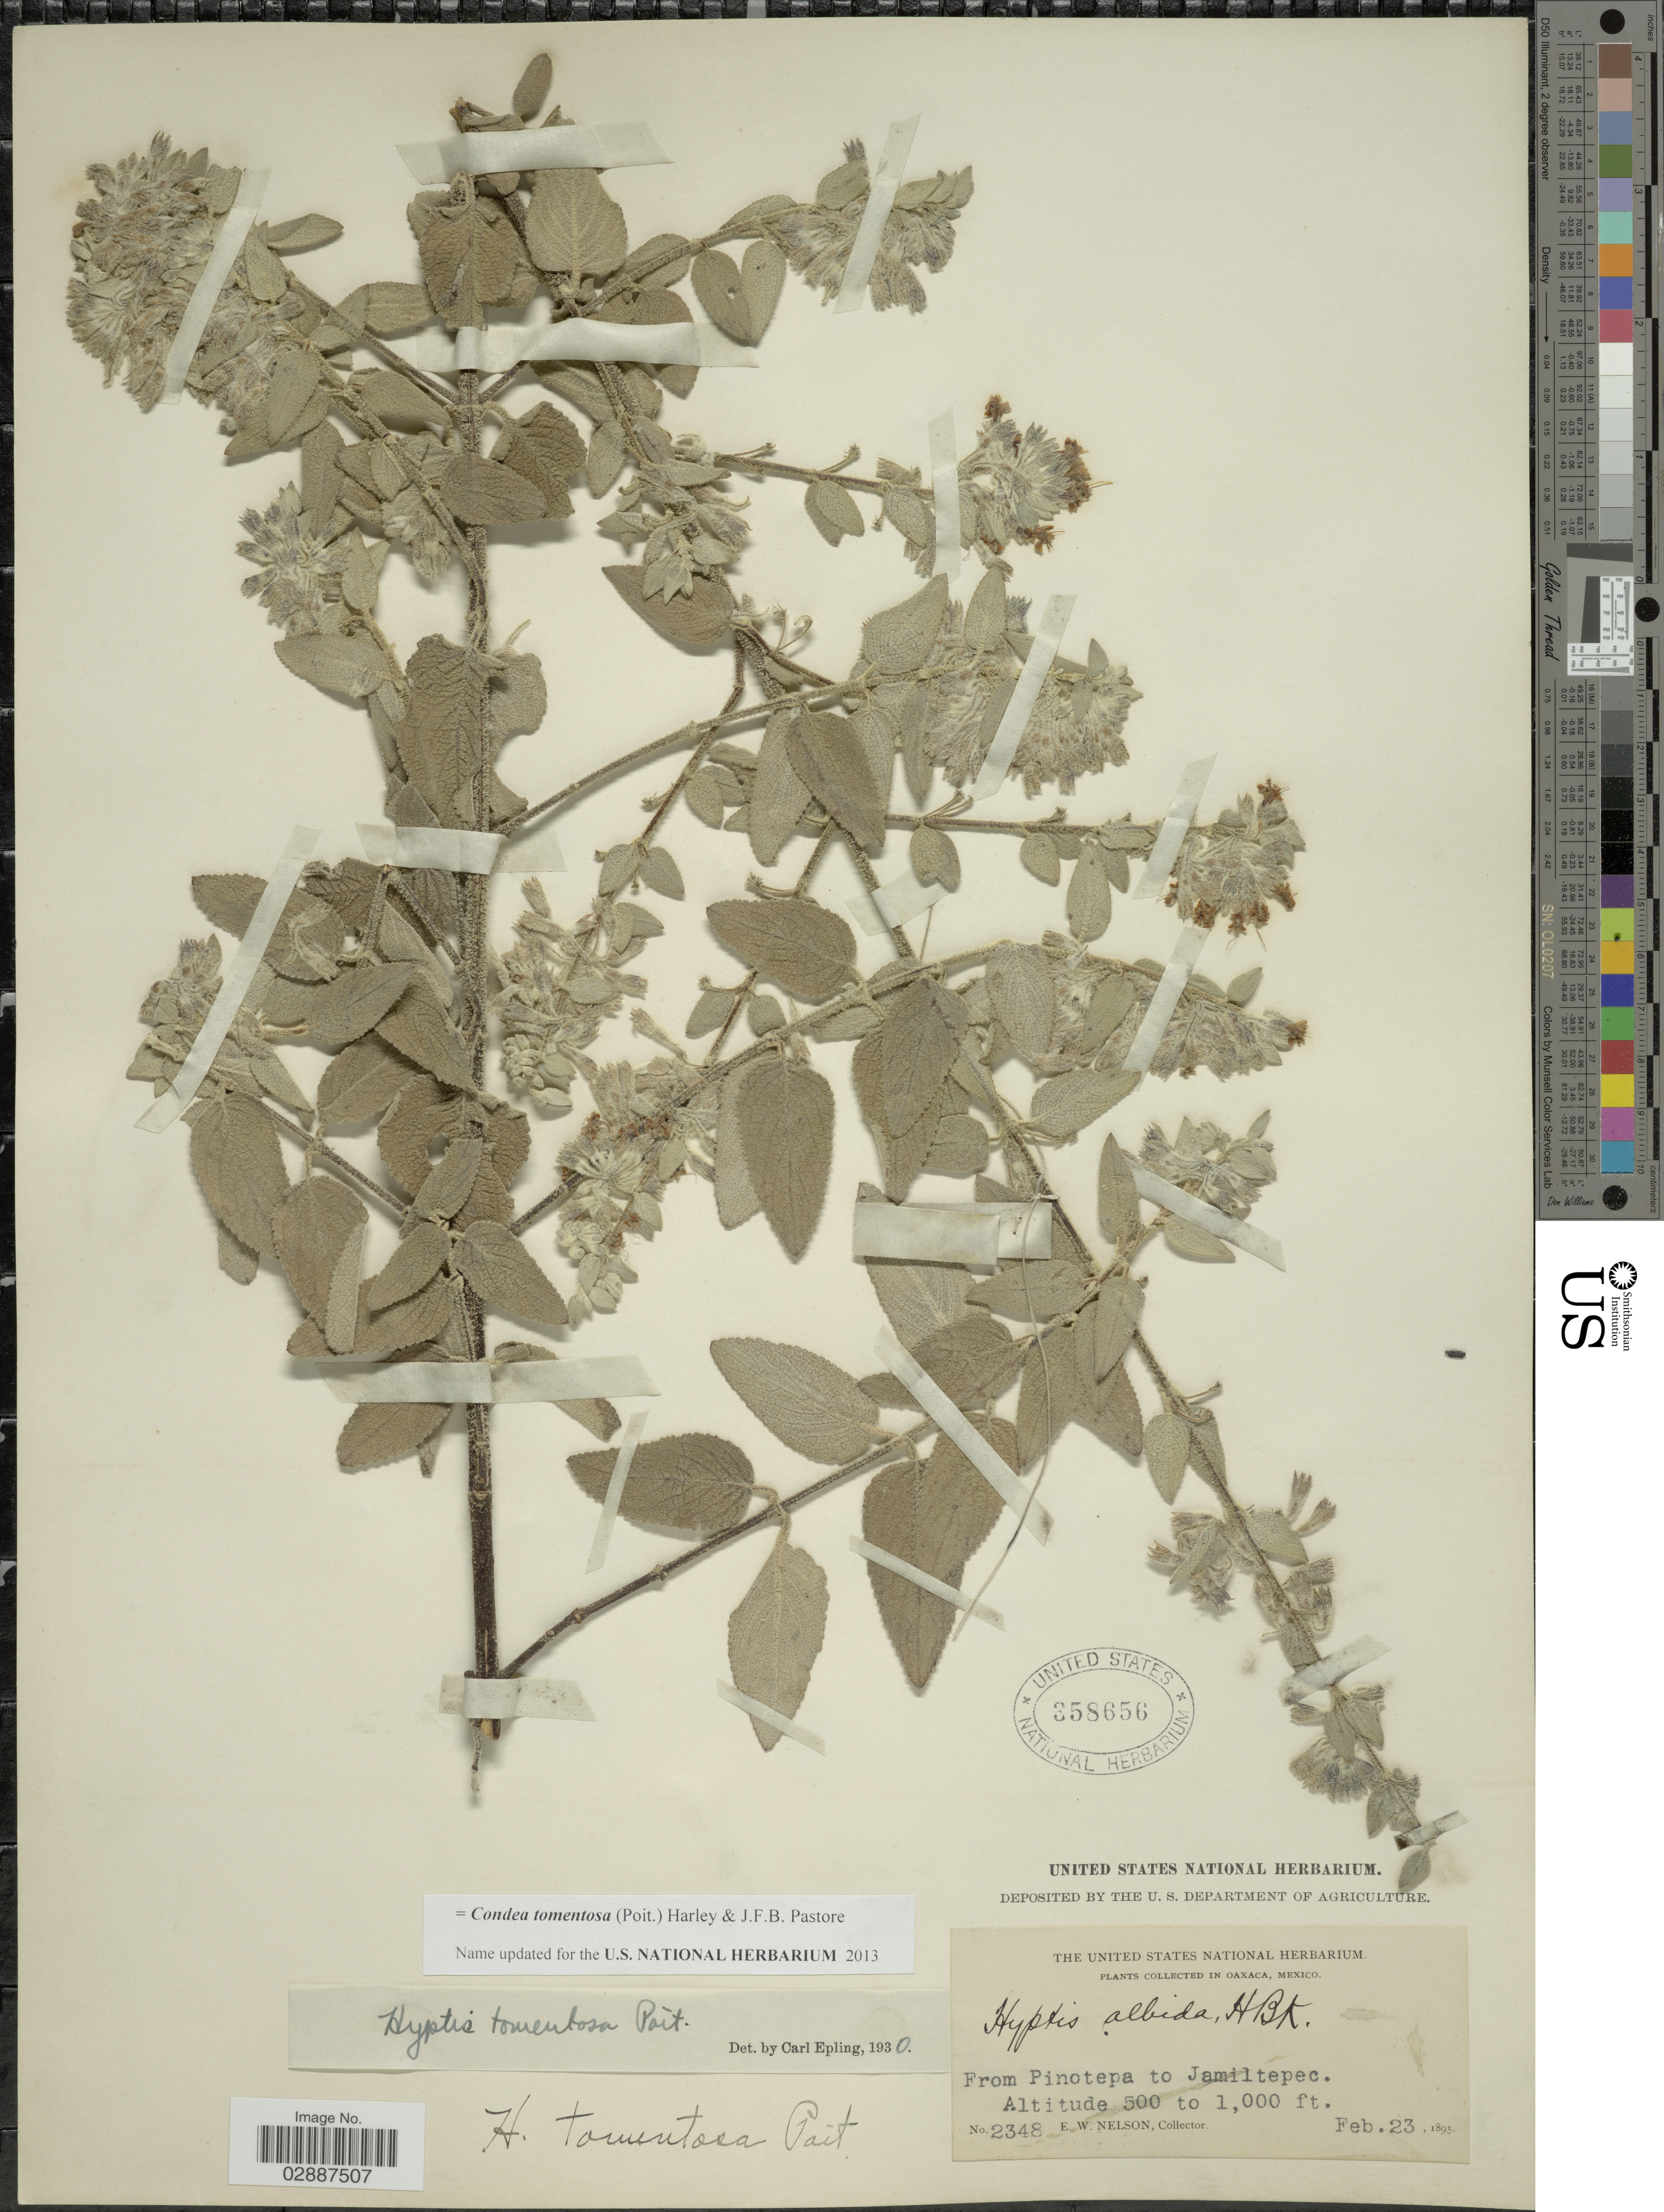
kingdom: Plantae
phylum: Tracheophyta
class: Magnoliopsida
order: Lamiales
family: Lamiaceae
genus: Condea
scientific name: Condea tomentosa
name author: (Poit.) Harley & J.F.B. Pastore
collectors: E. W. Nelson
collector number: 2348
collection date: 1895-02-23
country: Mexico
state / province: Oaxaca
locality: From Pinotepa to Jamiltepec.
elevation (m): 152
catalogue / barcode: US 358656